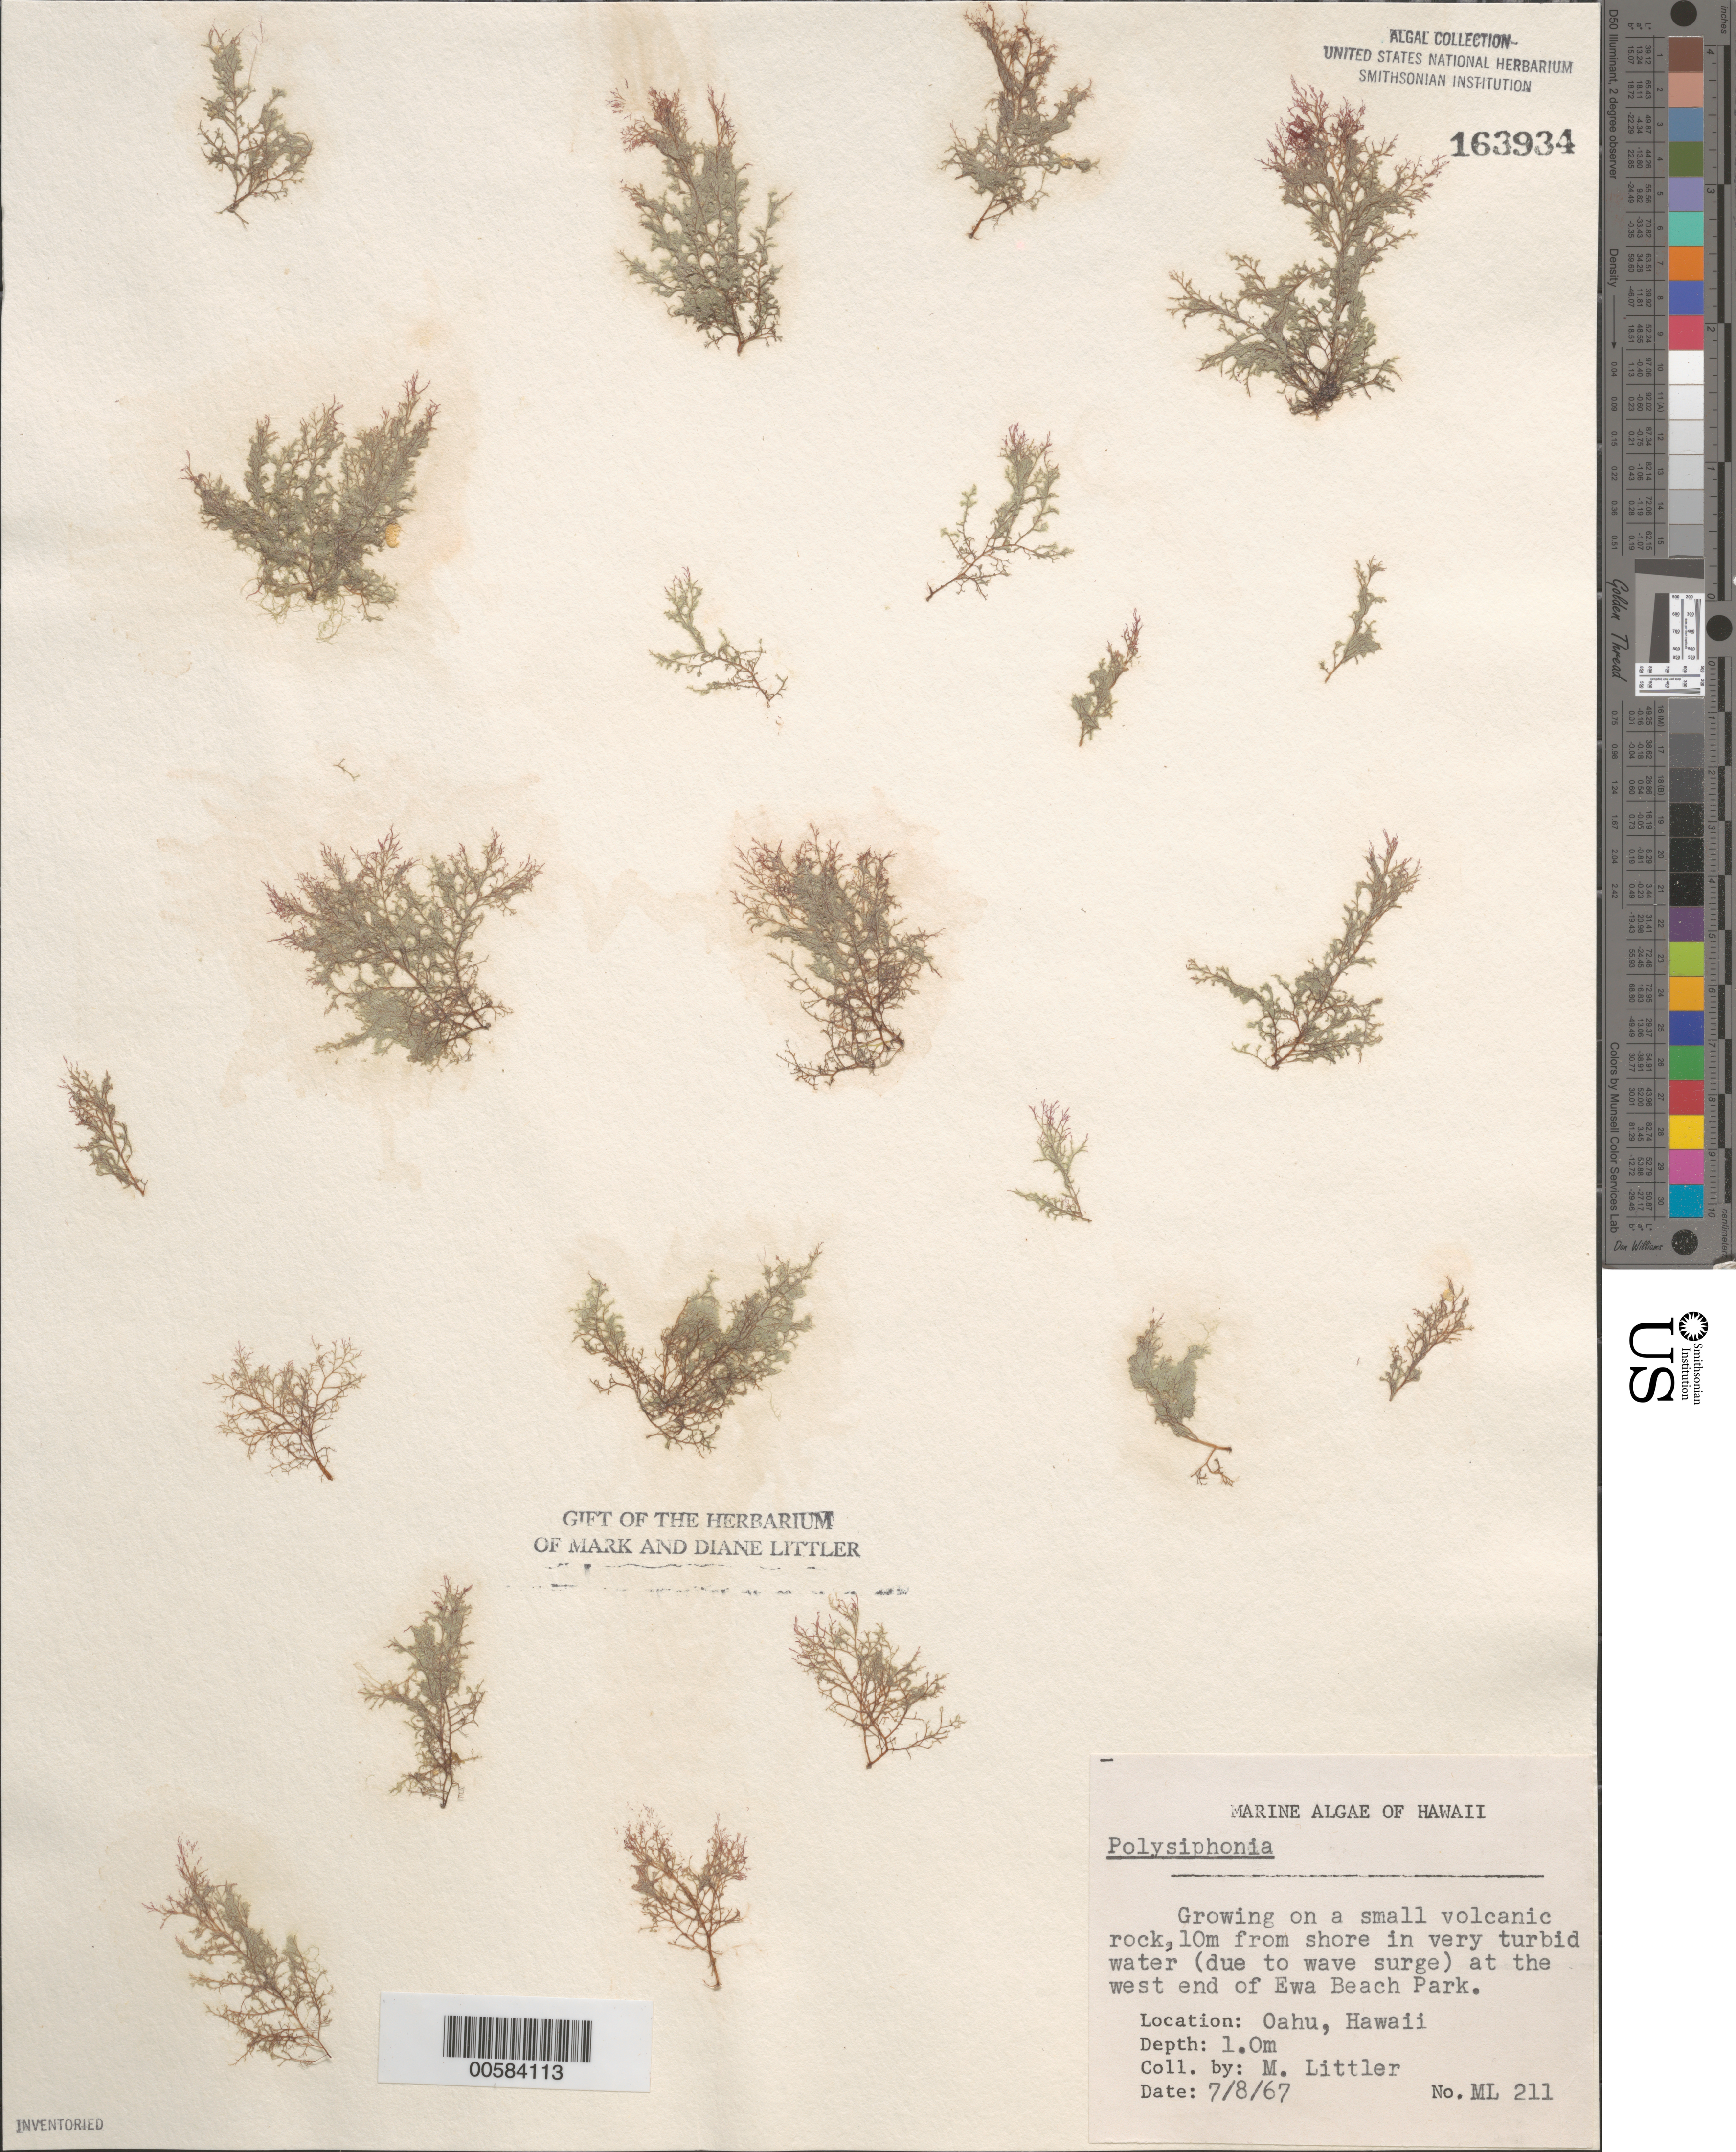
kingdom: Plantae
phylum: Rhodophyta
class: Florideophyceae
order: Ceramiales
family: Rhodomelaceae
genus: Polysiphonia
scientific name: Polysiphonia sp.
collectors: M. M. Littler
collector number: ML 211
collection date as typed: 08 Jul 1967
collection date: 1967-07-08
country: United States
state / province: Hawaii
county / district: Honolulu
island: Oahu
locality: Ewa Beach Park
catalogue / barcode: US 163934